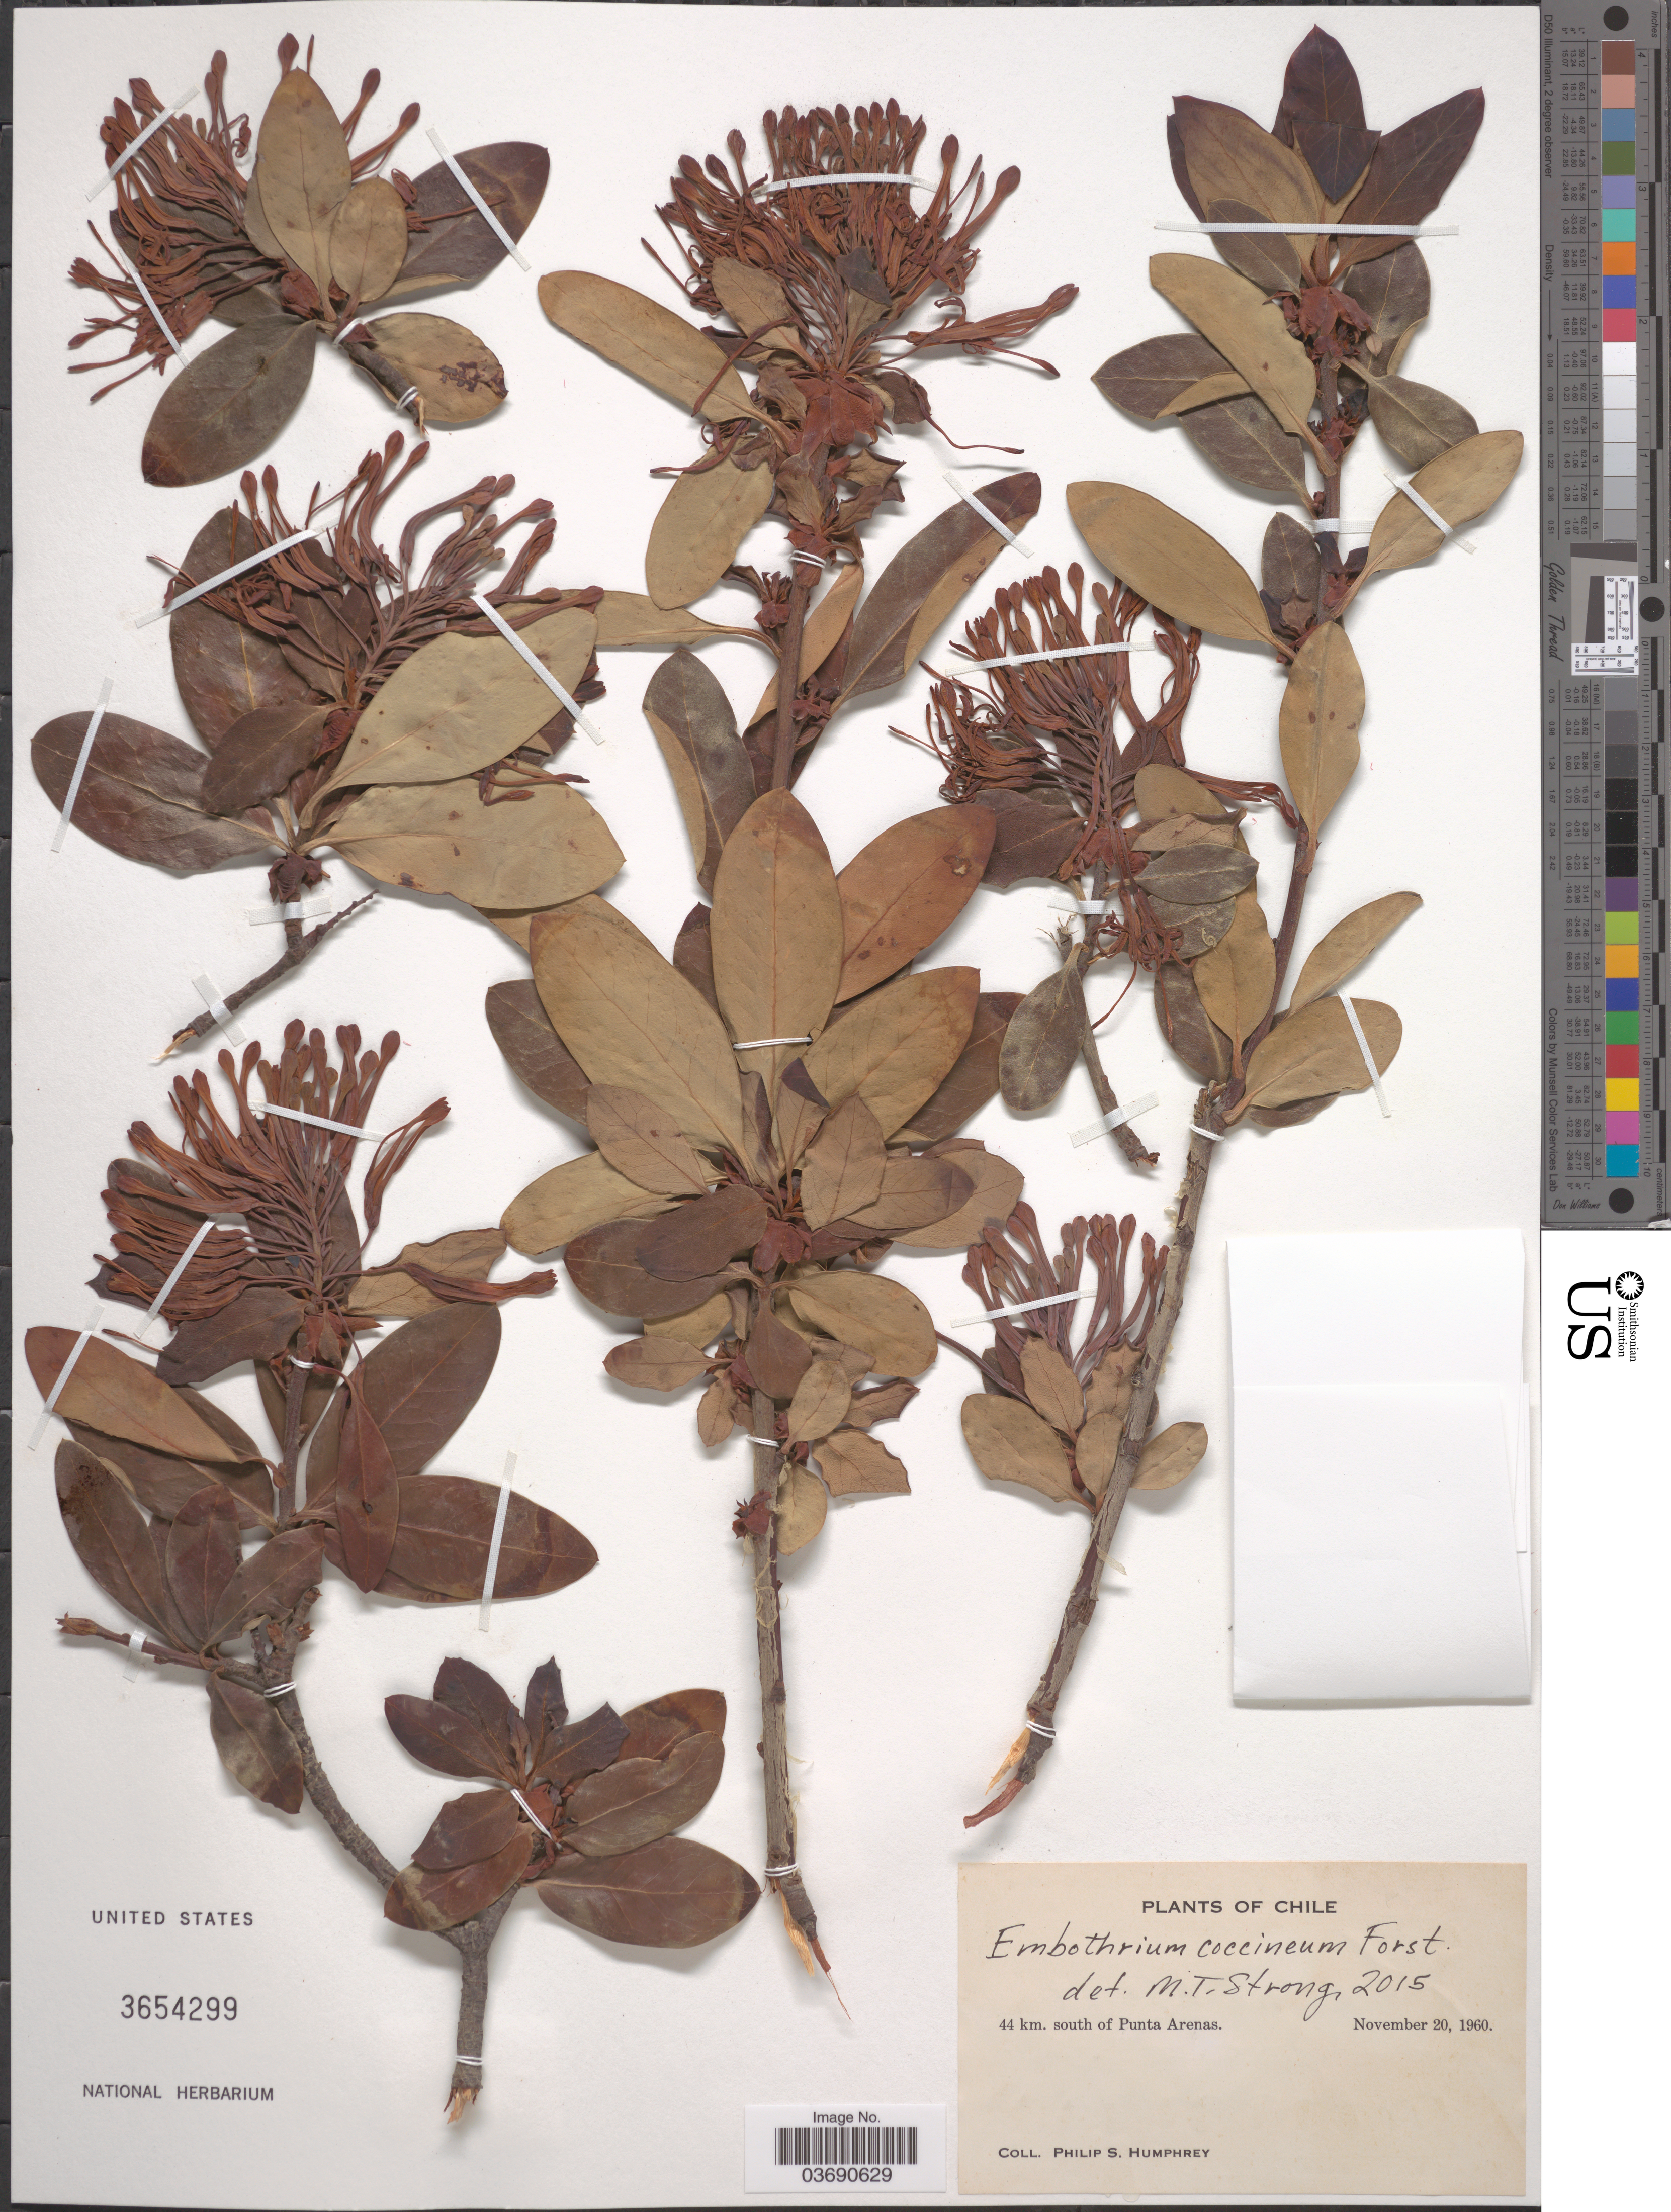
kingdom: Plantae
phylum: Tracheophyta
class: Magnoliopsida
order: Proteales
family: Proteaceae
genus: Embothrium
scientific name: Embothrium coccineum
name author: J.R. Forst. & G. Forst.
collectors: P. Humphrey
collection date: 1960-11-20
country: Chile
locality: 44 km. south of Punta Arenas.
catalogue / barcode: US 3654299